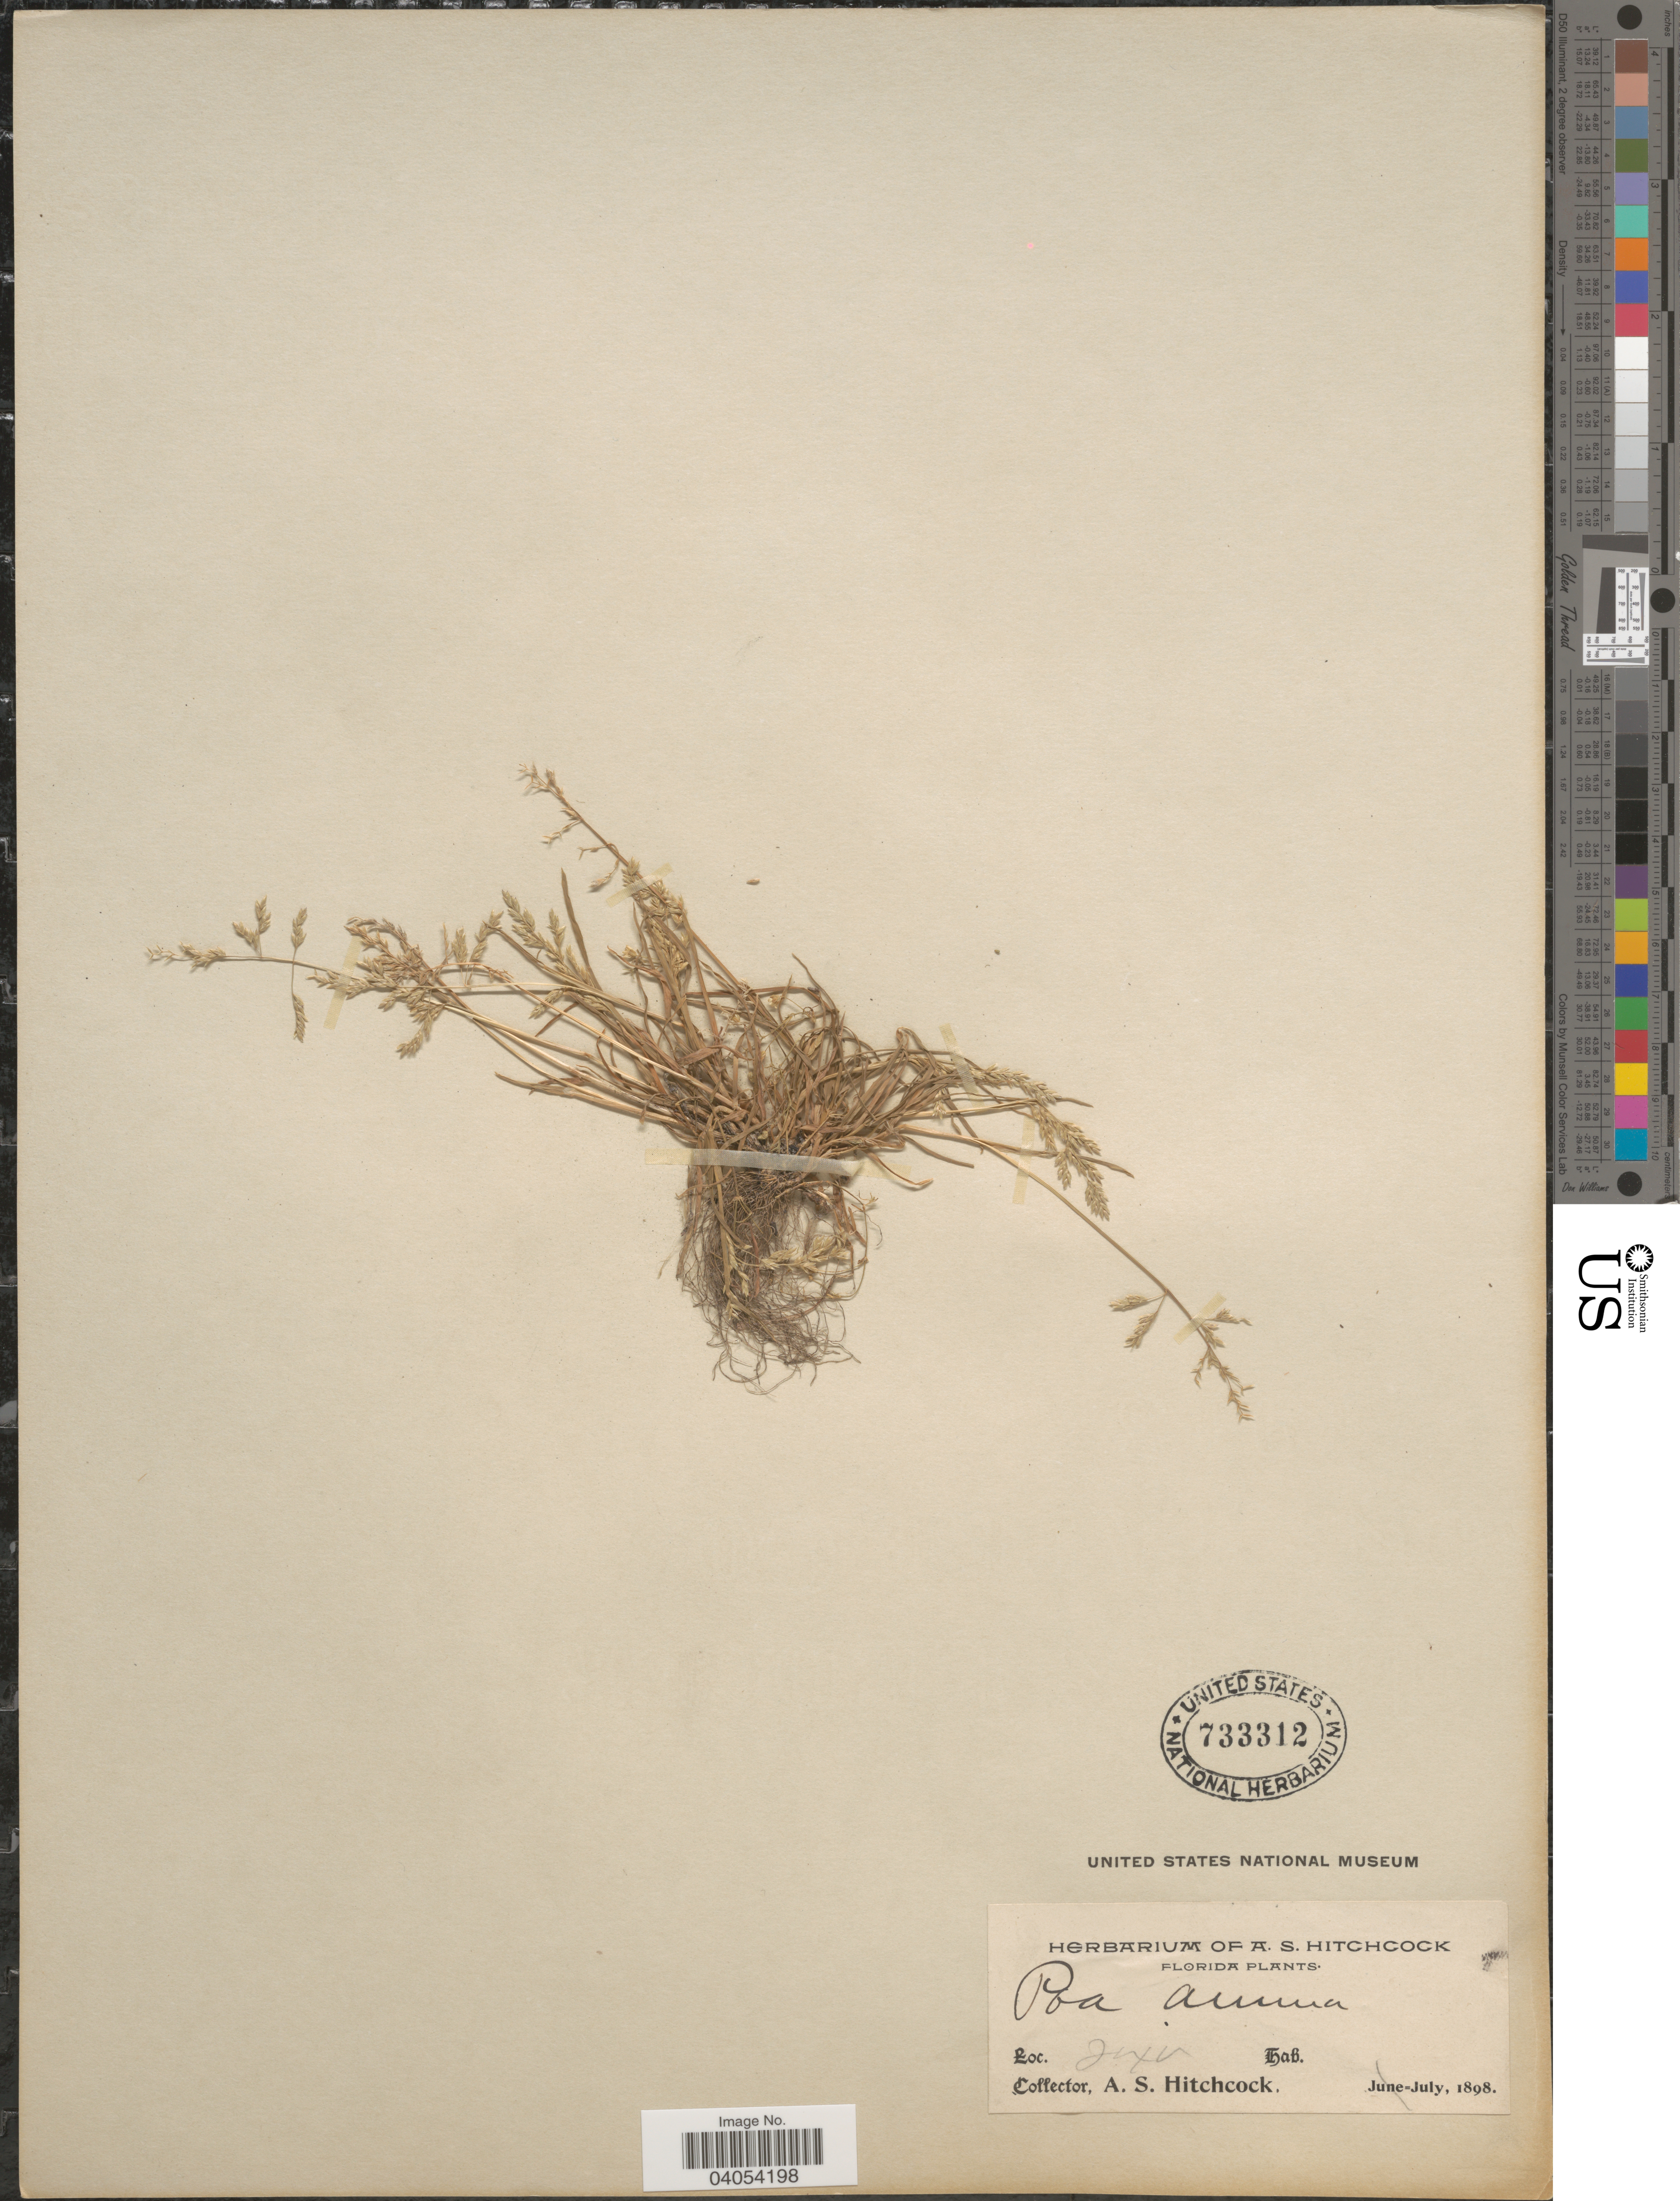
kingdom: Plantae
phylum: Tracheophyta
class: Liliopsida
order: Poales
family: Poaceae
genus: Poa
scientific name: Poa annua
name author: L.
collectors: A. S. Hitchcock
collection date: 1898-07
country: United States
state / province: Florida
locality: Jaxa.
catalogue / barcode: US 733312